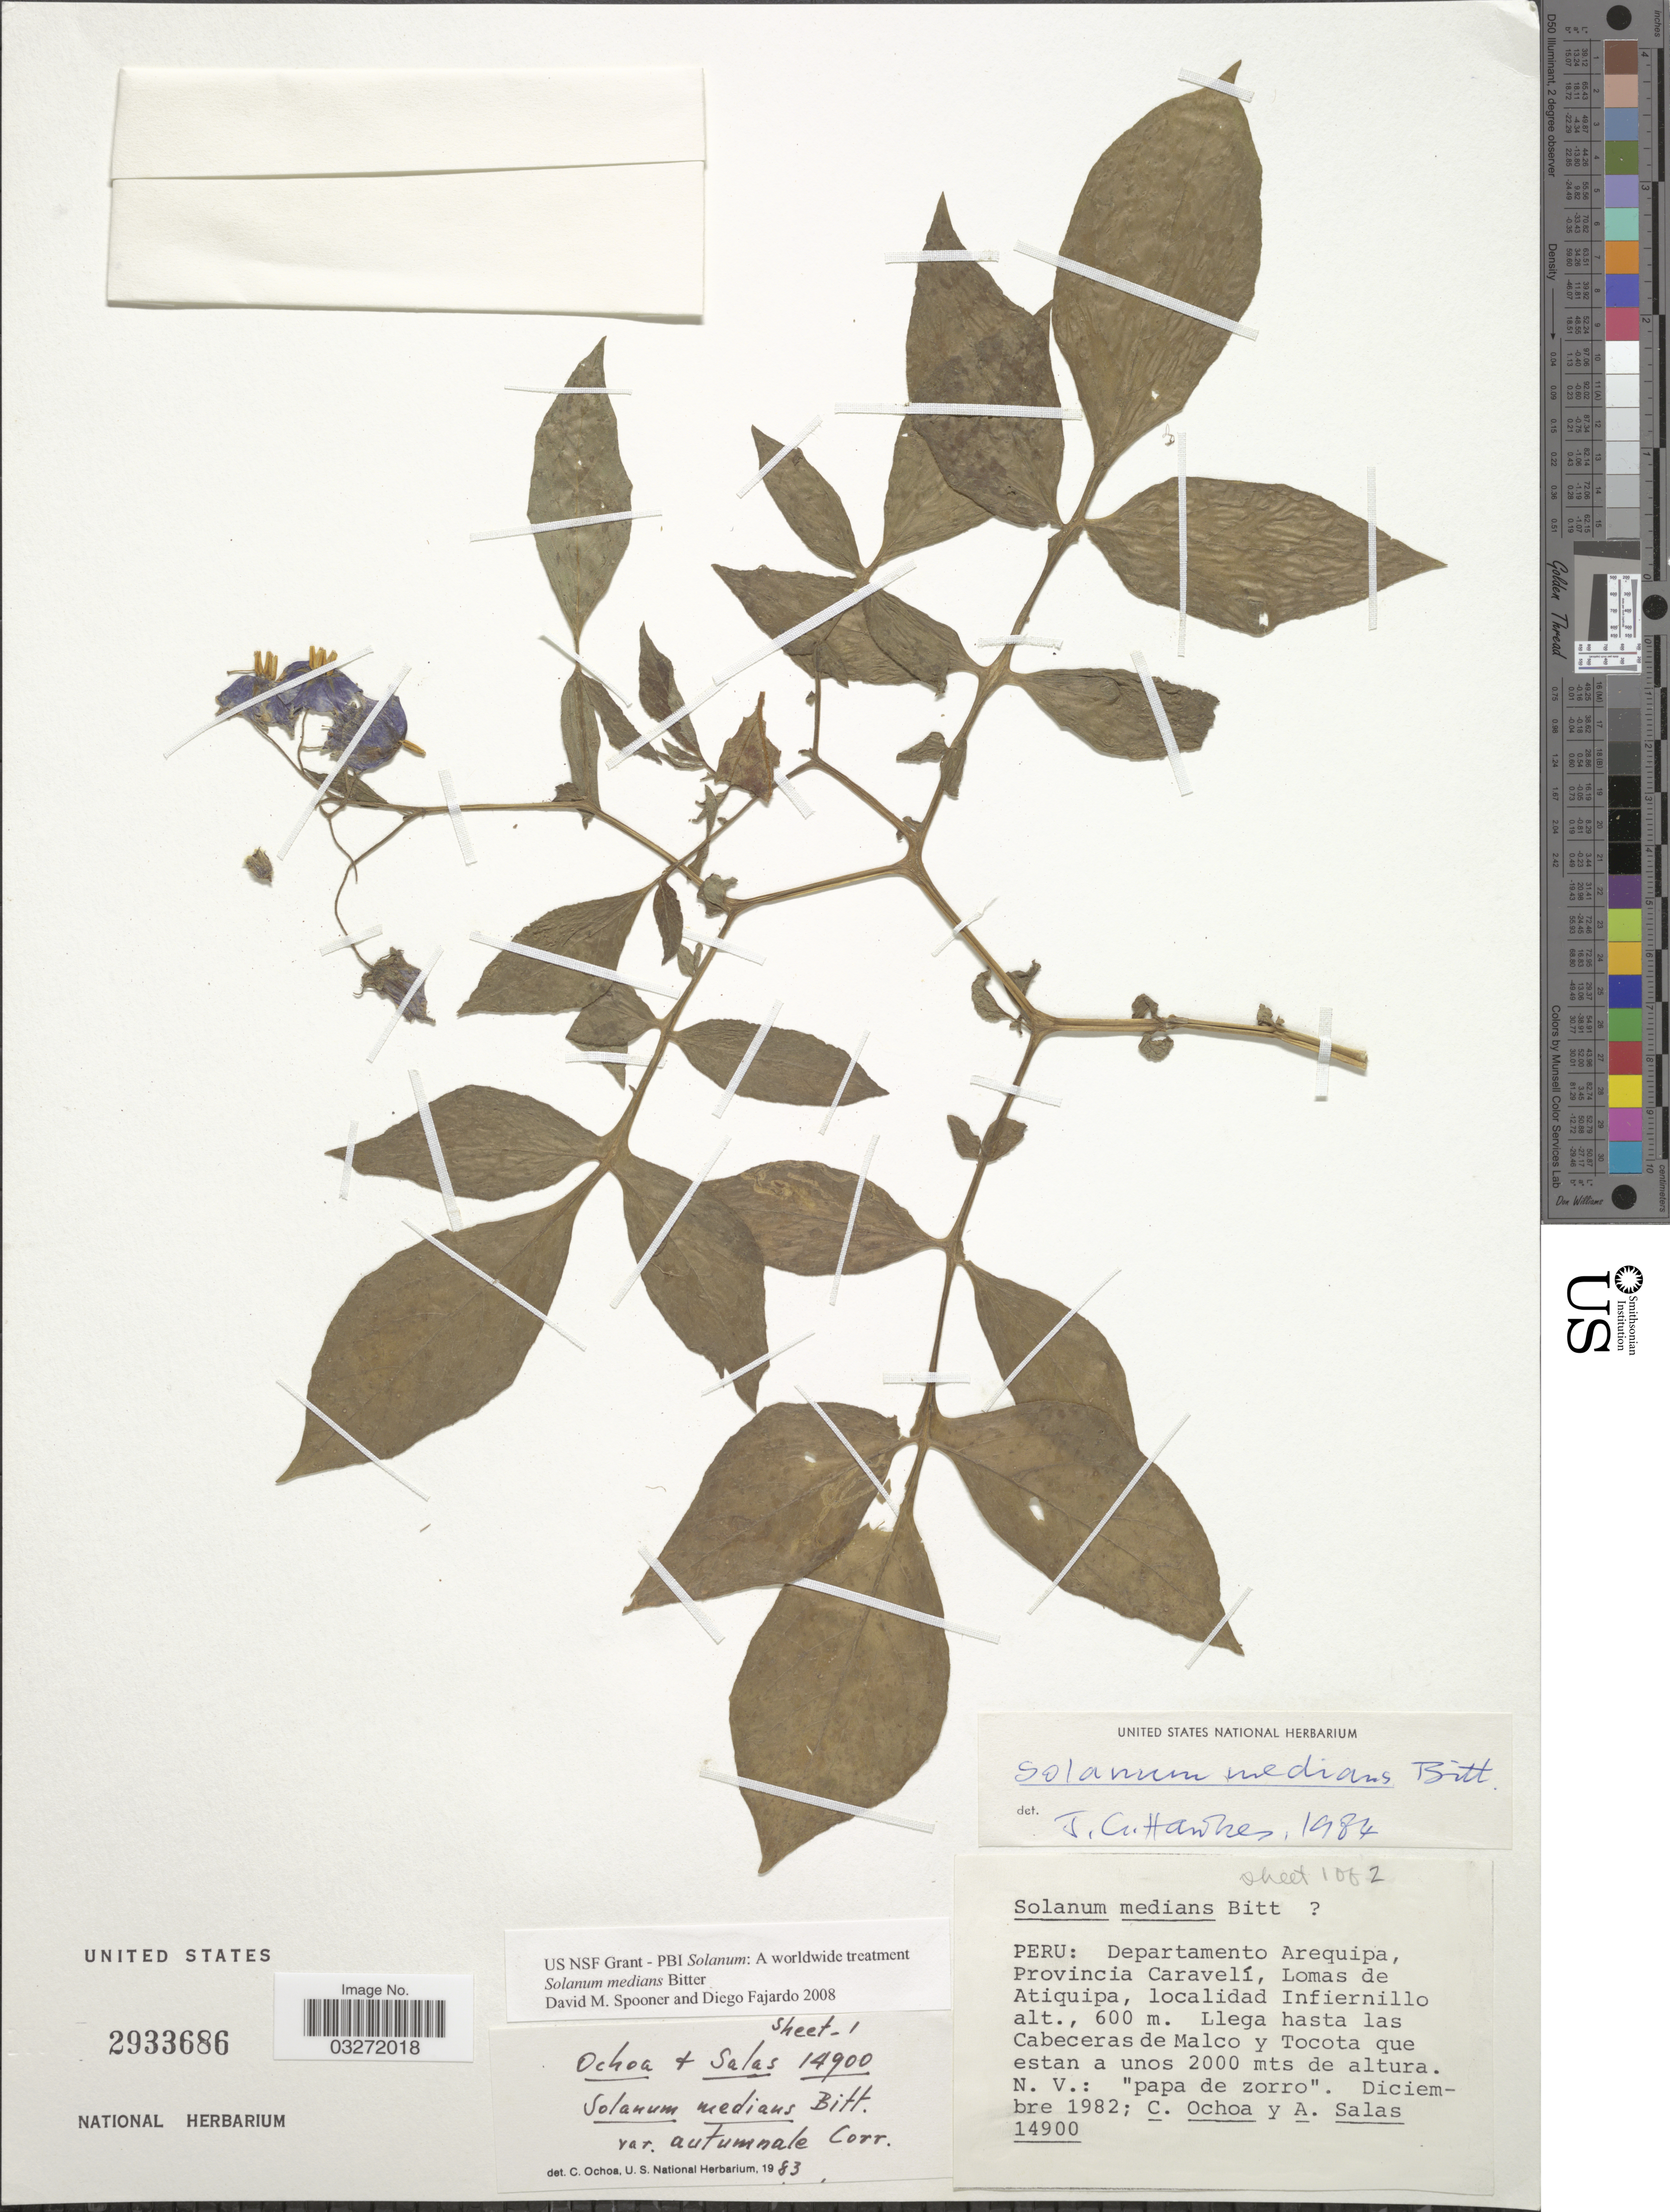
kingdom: Plantae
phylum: Tracheophyta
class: Magnoliopsida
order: Solanales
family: Solanaceae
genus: Solanum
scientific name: Solanum medians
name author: Bitter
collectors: C. Ochoa & A. Salas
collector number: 14900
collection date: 1982-12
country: Peru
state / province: Arequipa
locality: Departamento Arequipa, Provincia Caravelí, Lomas de Atiquipa, localidad Infiernillo. Llega hasta las Cabeceras de Malco y Tocota que estan.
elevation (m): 600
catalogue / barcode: US 2933686